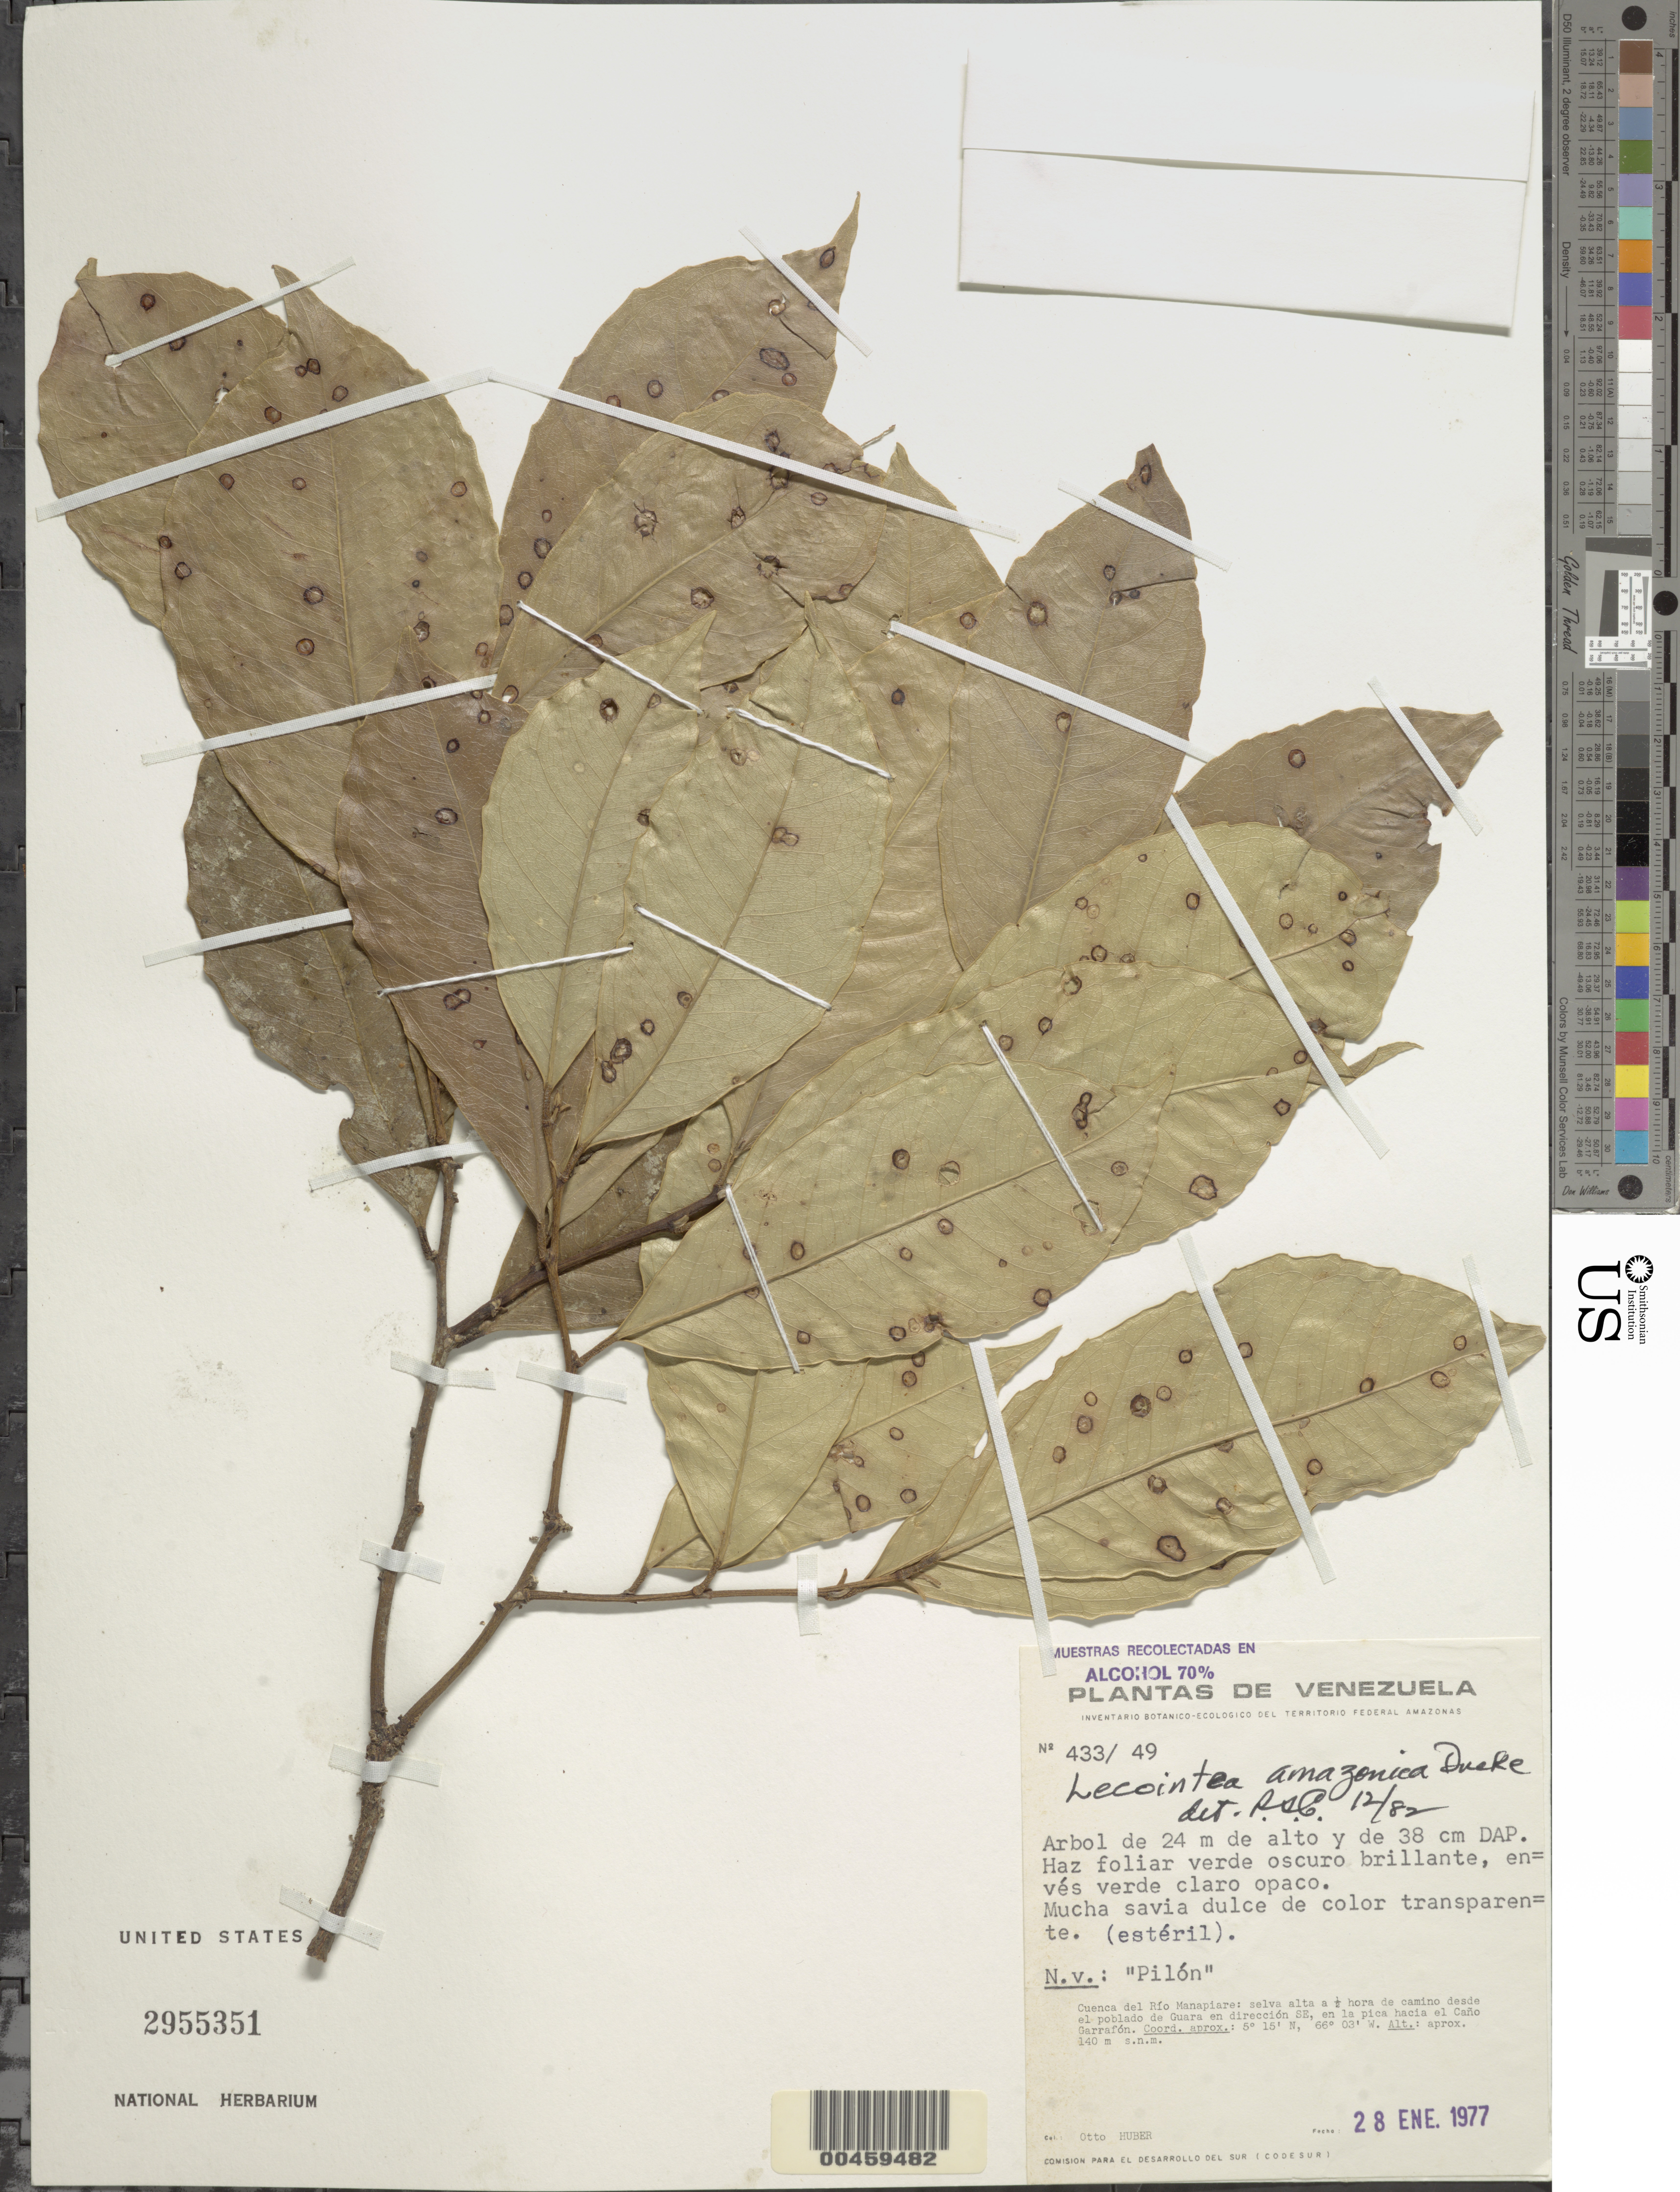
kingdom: Plantae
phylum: Tracheophyta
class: Magnoliopsida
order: Fabales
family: Fabaceae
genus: Lecointea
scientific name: Lecointea amazonica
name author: Ducke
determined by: Cowan, R. S.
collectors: O. Huber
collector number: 433/49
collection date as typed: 28 Jan 1977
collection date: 1977-01-28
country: Venezuela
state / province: Amazonas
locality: Cuenca del rio manapiare; hacia el cano garrafon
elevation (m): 140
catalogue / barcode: US 2955351